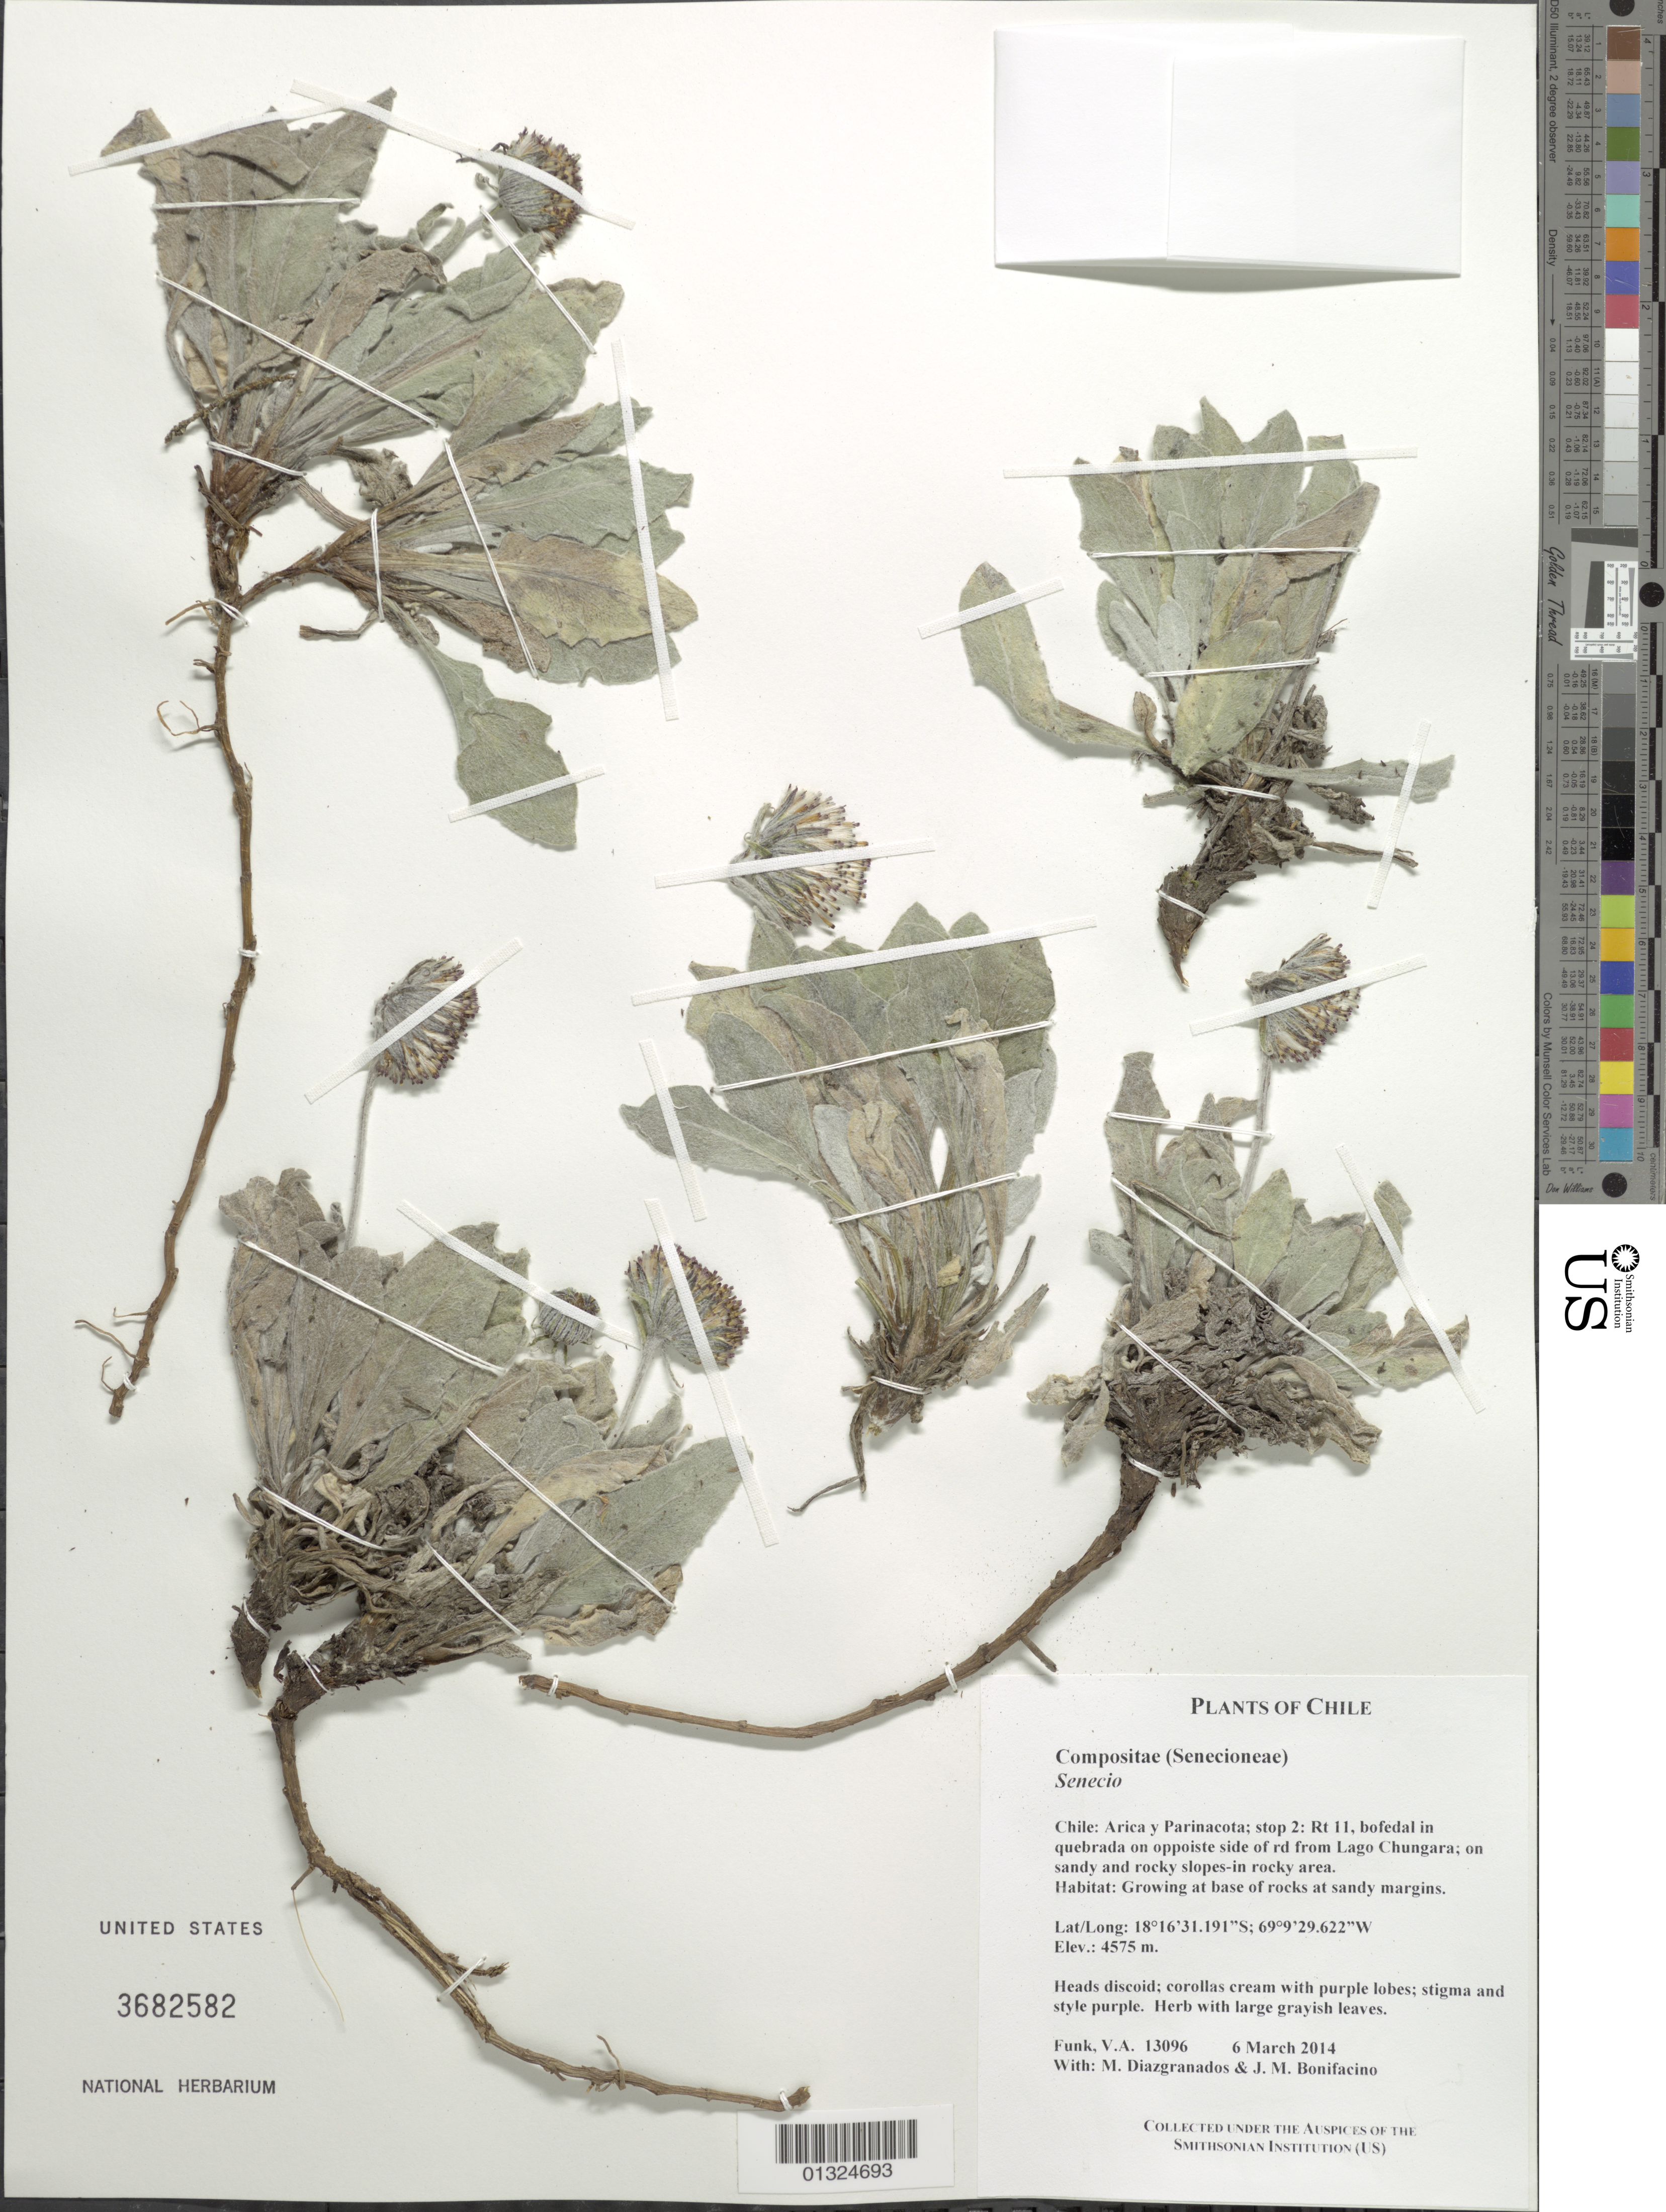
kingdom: Plantae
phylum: Tracheophyta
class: Magnoliopsida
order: Asterales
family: Asteraceae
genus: Senecio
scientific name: Senecio candollei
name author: Wedd.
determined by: Calvo, Joel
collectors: V. Funk, M. Diazgranados C. & M. Bonifacino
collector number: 13096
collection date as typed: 6 March 2014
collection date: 2014-03-06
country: Chile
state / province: Arica y Parinacota (XV)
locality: Rt 11, bofedal in quebrada on opposite side of road from Lago Chungara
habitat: On sandy and rocky slopes; in rocky area. Growing at base of rocks at sandy margins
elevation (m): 4575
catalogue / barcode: US 3682582